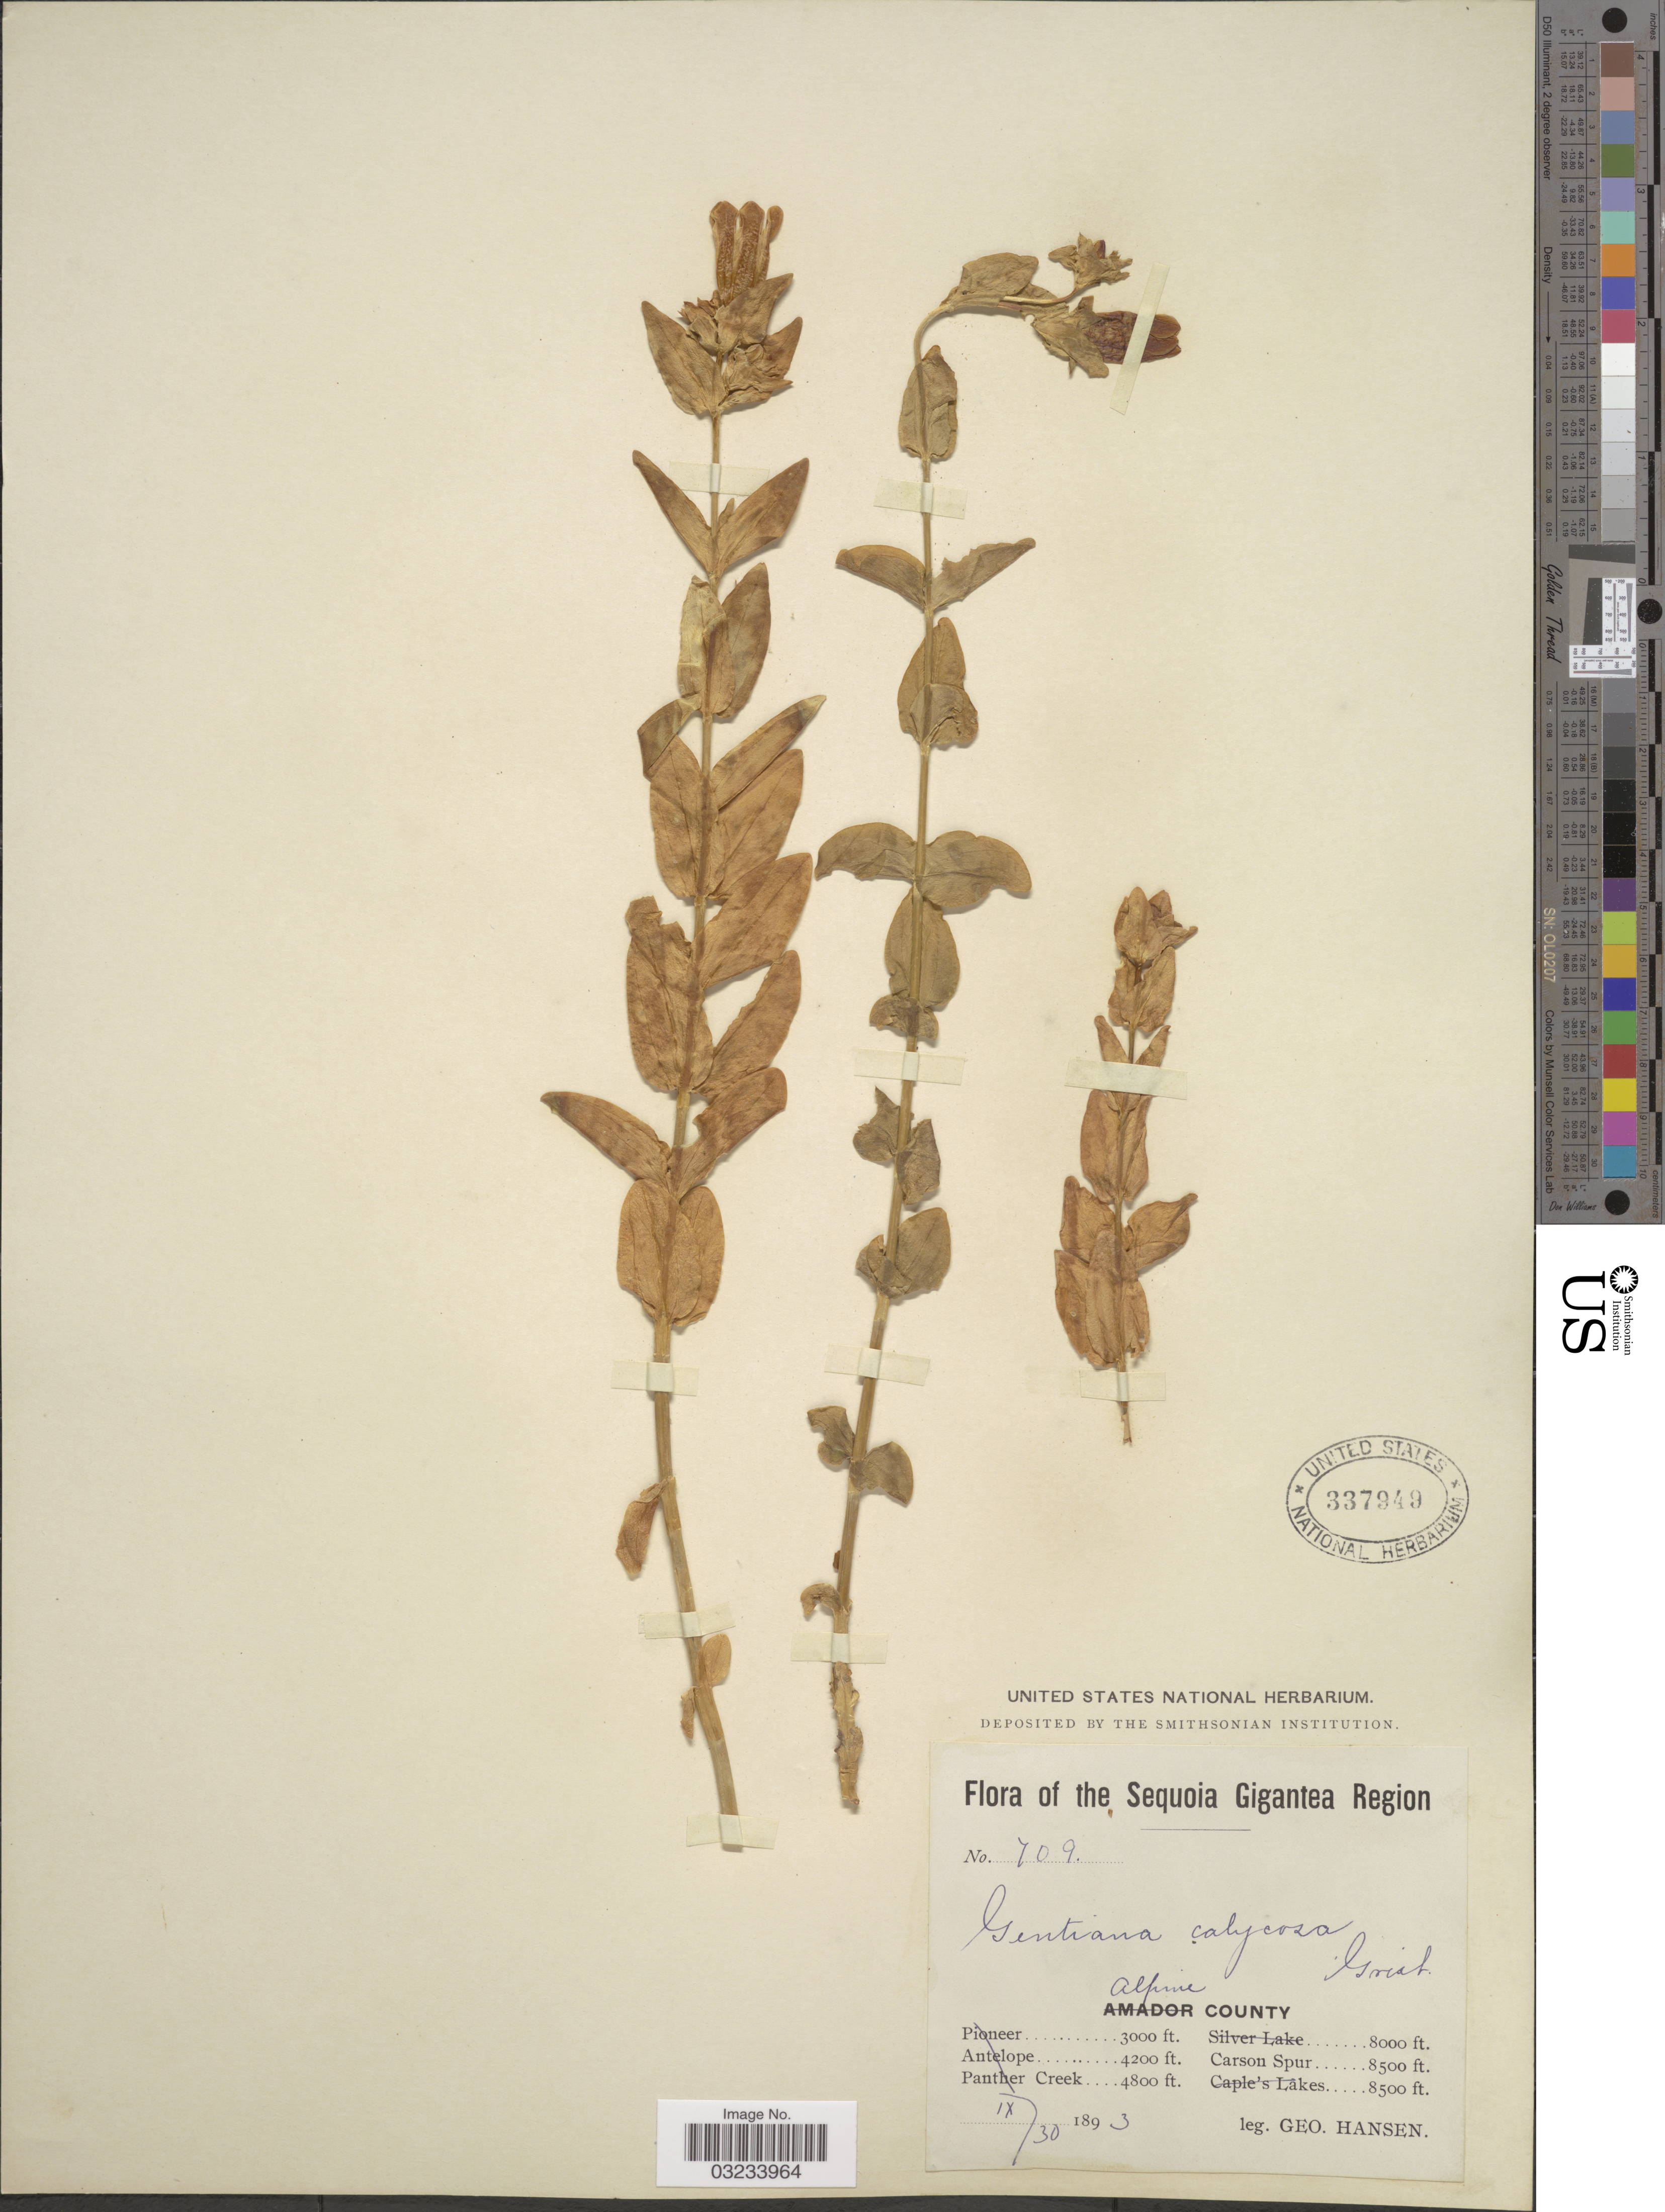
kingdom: Plantae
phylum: Tracheophyta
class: Magnoliopsida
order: Gentianales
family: Gentianaceae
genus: Gentiana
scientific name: Gentiana calycosa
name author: Griseb.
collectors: G. Hansen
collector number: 709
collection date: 1893-09-30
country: United States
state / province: California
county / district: Alpine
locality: Sequoia Gigantea Region, Alpine County, Carson Spur.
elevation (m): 2591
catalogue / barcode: US 337949